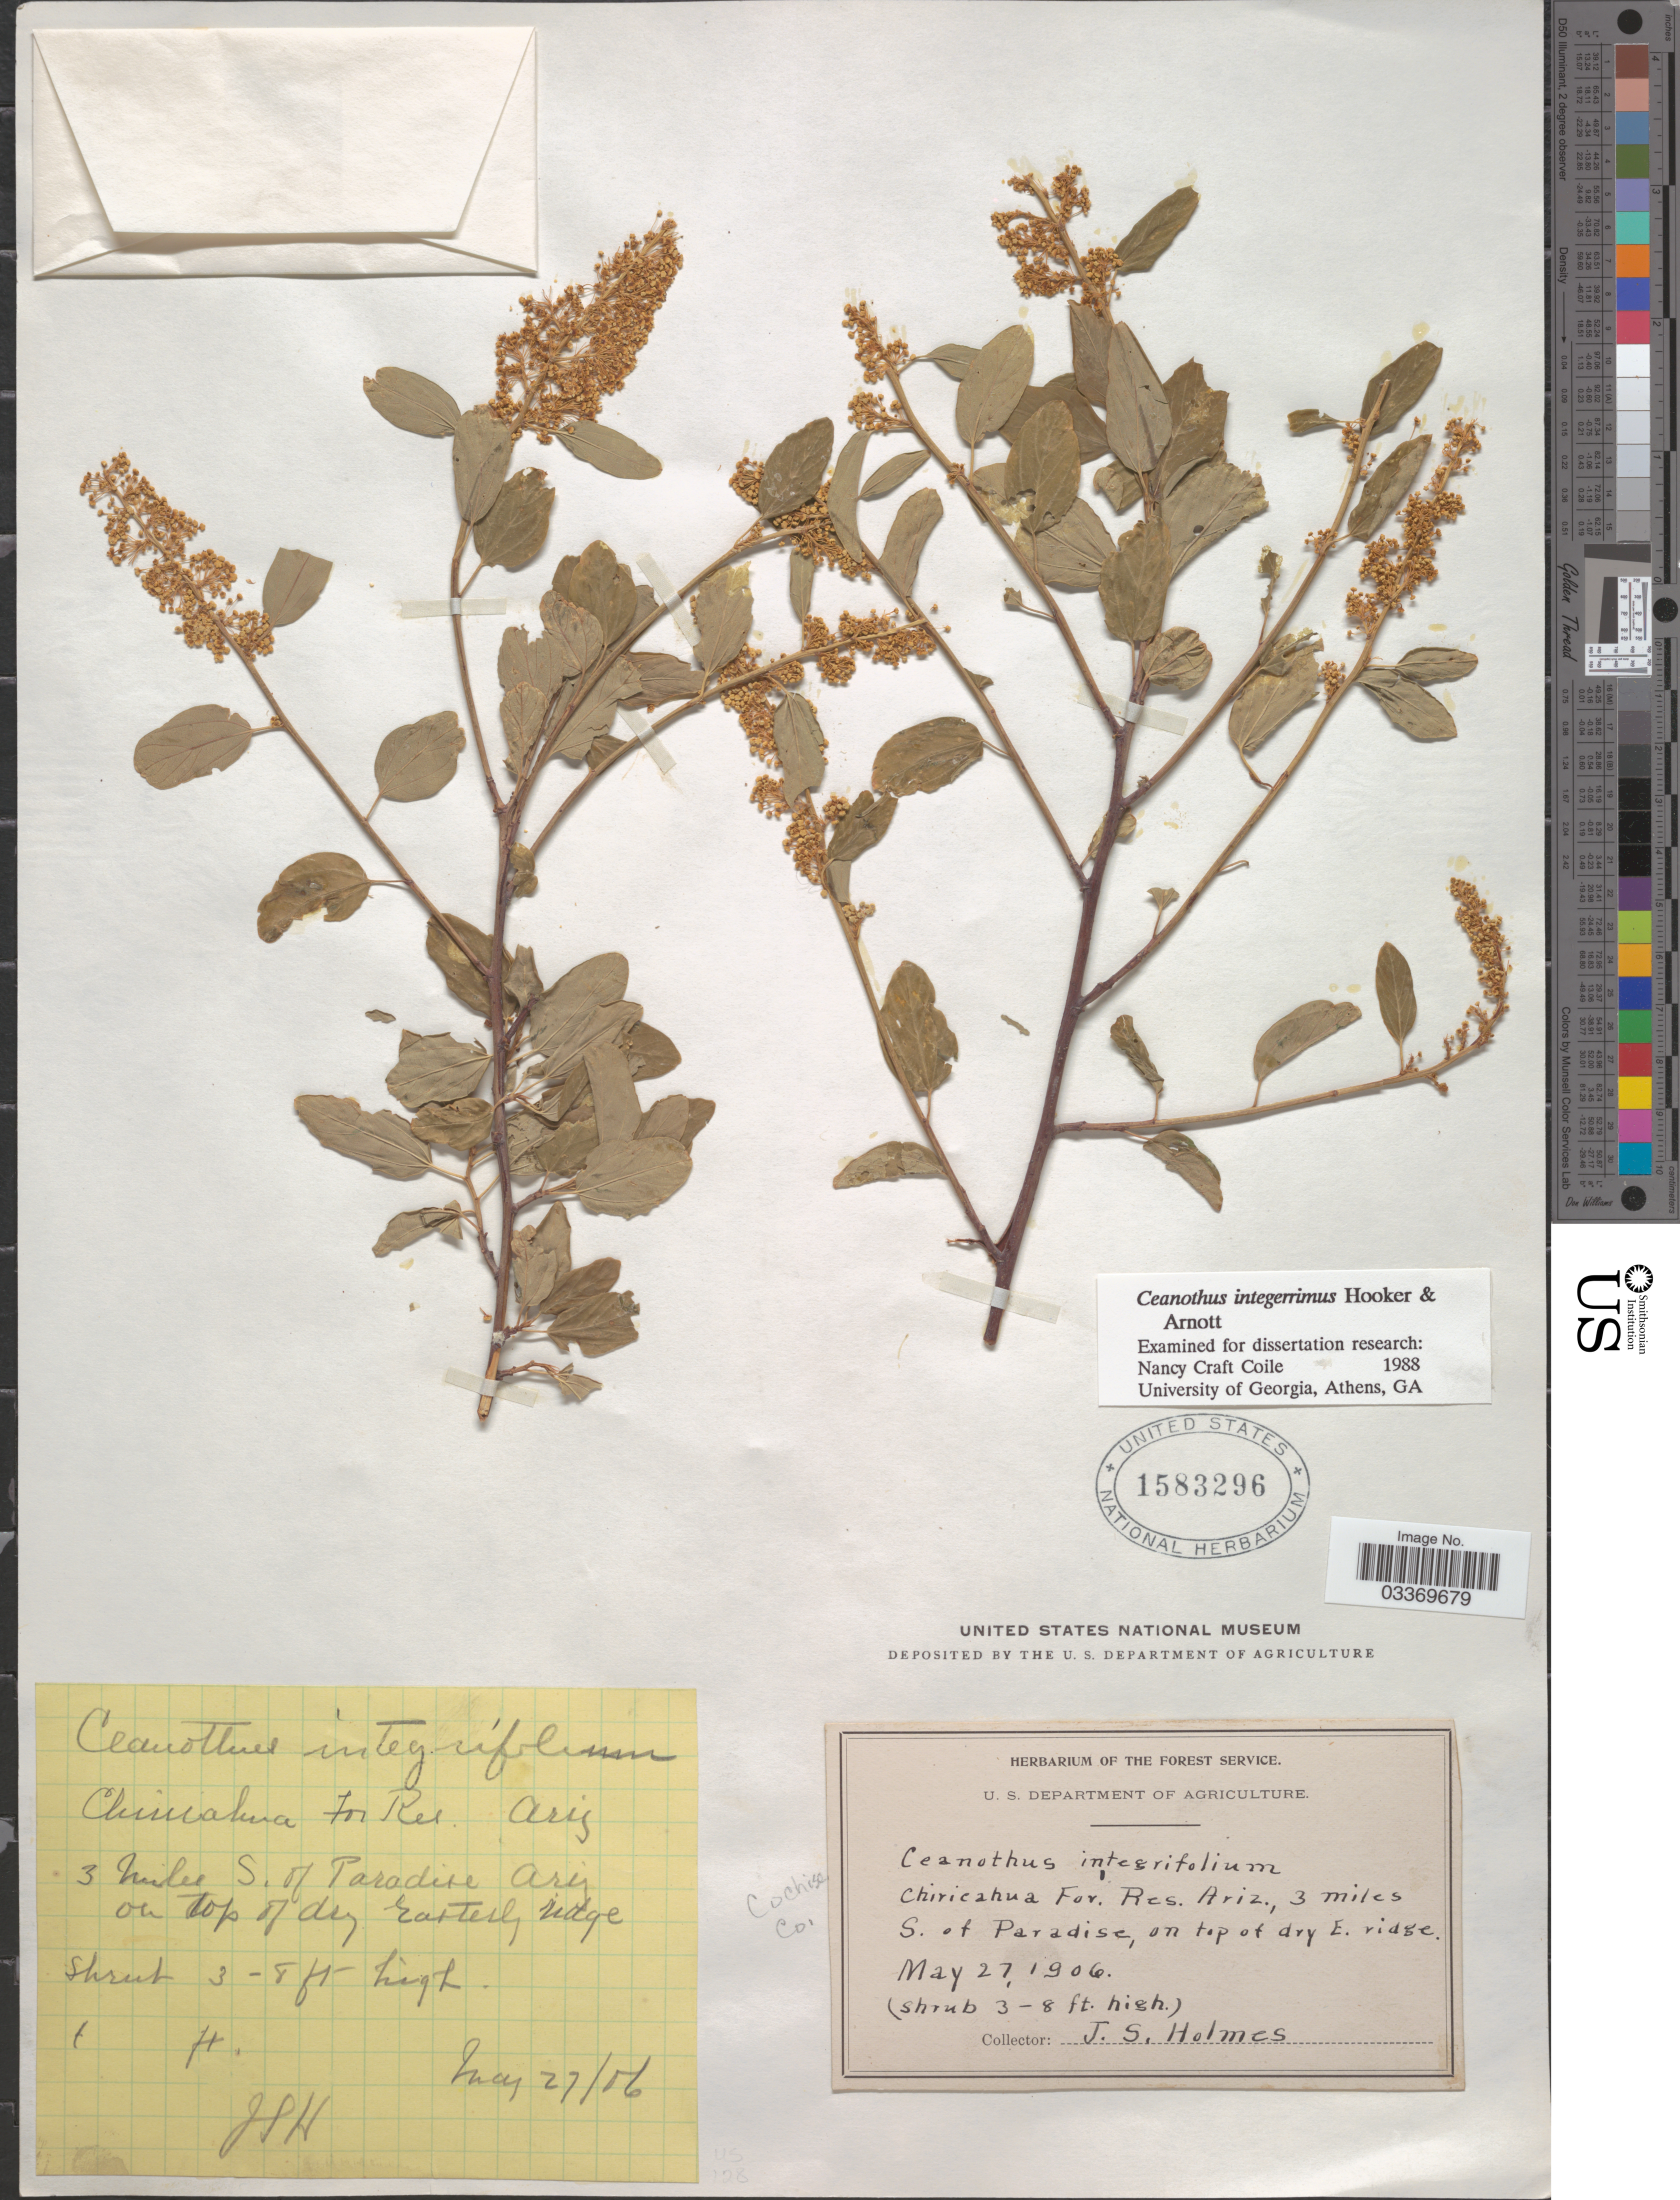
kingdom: Plantae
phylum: Tracheophyta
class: Magnoliopsida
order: Rosales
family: Rhamnaceae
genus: Ceanothus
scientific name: Ceanothus integerrimus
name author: Hook. & Arn.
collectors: J. Holmes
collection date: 1906-05-27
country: United States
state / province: Arizona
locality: Chiricahua For. Res. Ariz., 3 miles S. of Paradise, on top of dry E. ridge. Cochise Co.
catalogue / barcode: US 1583296